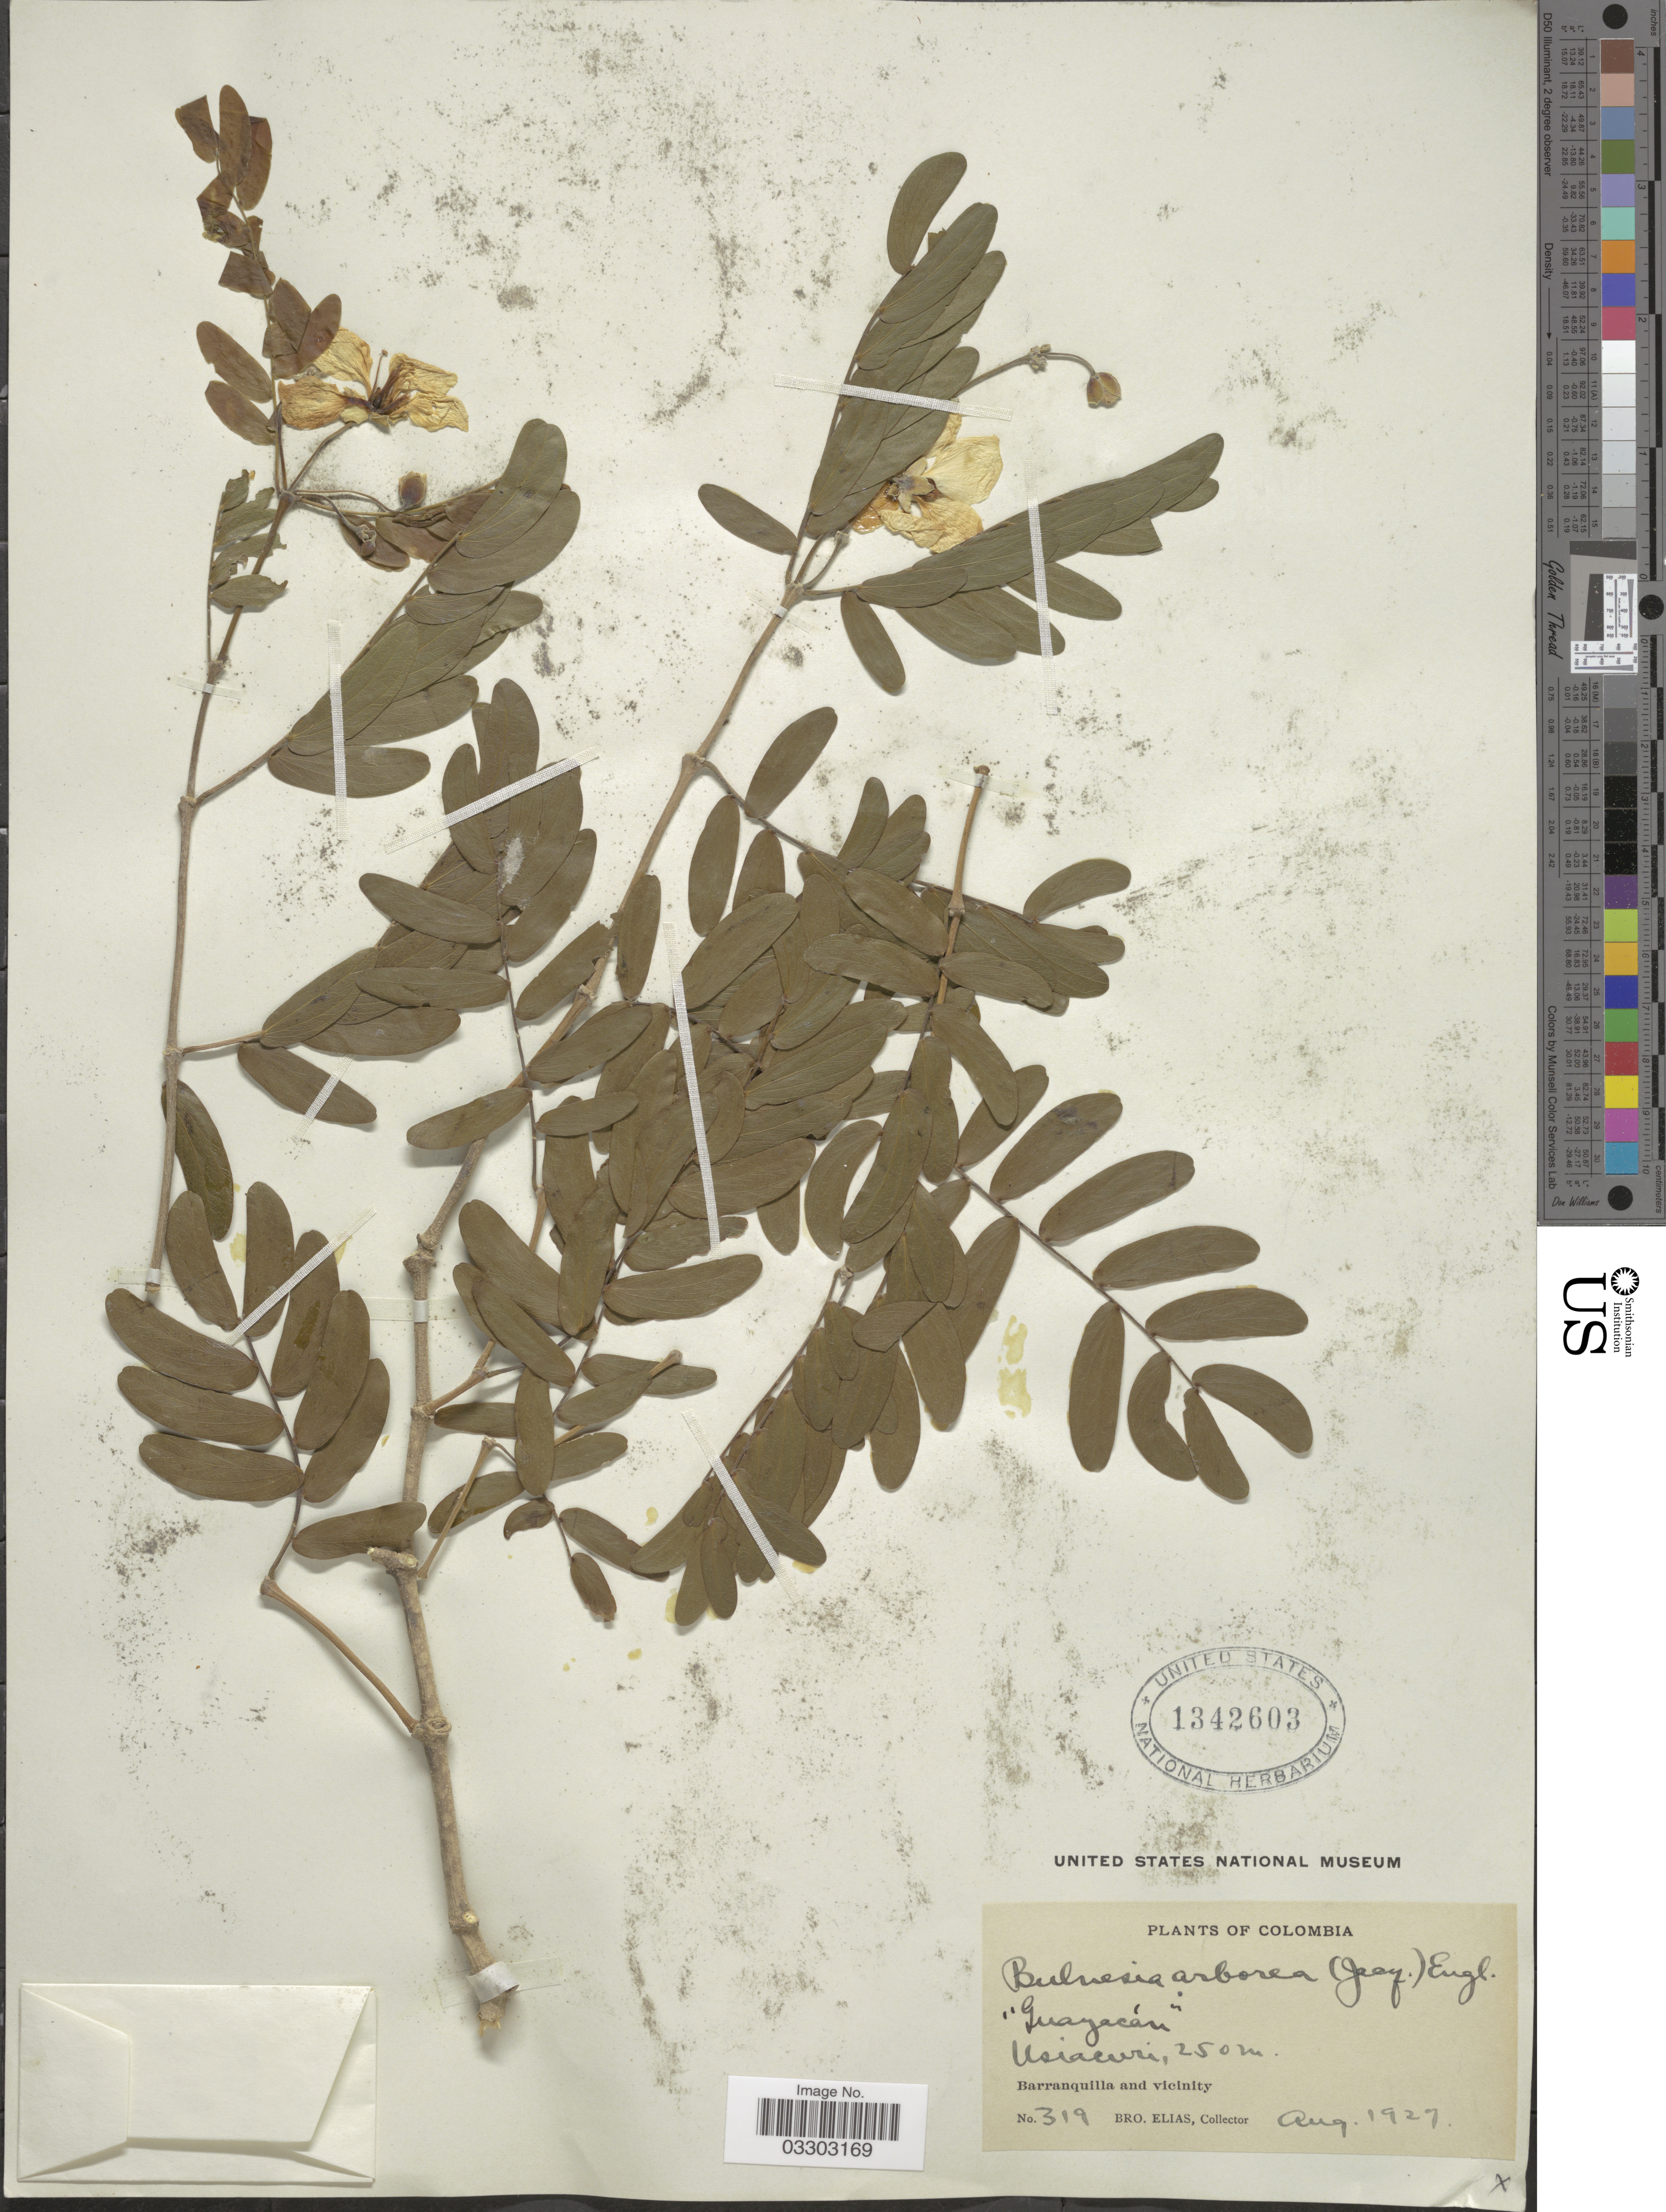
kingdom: Plantae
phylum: Tracheophyta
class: Magnoliopsida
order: Zygophyllales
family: Zygophyllaceae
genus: Gonopterodendron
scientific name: Gonopterodendron arboreum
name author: (Jacq.) Godoy-Bürki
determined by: U.S. National Herbarium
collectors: Bro. Elias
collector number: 319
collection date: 1927-08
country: Colombia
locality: Usiacuri. Barranquilla and vicinity.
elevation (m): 250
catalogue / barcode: US 1342603